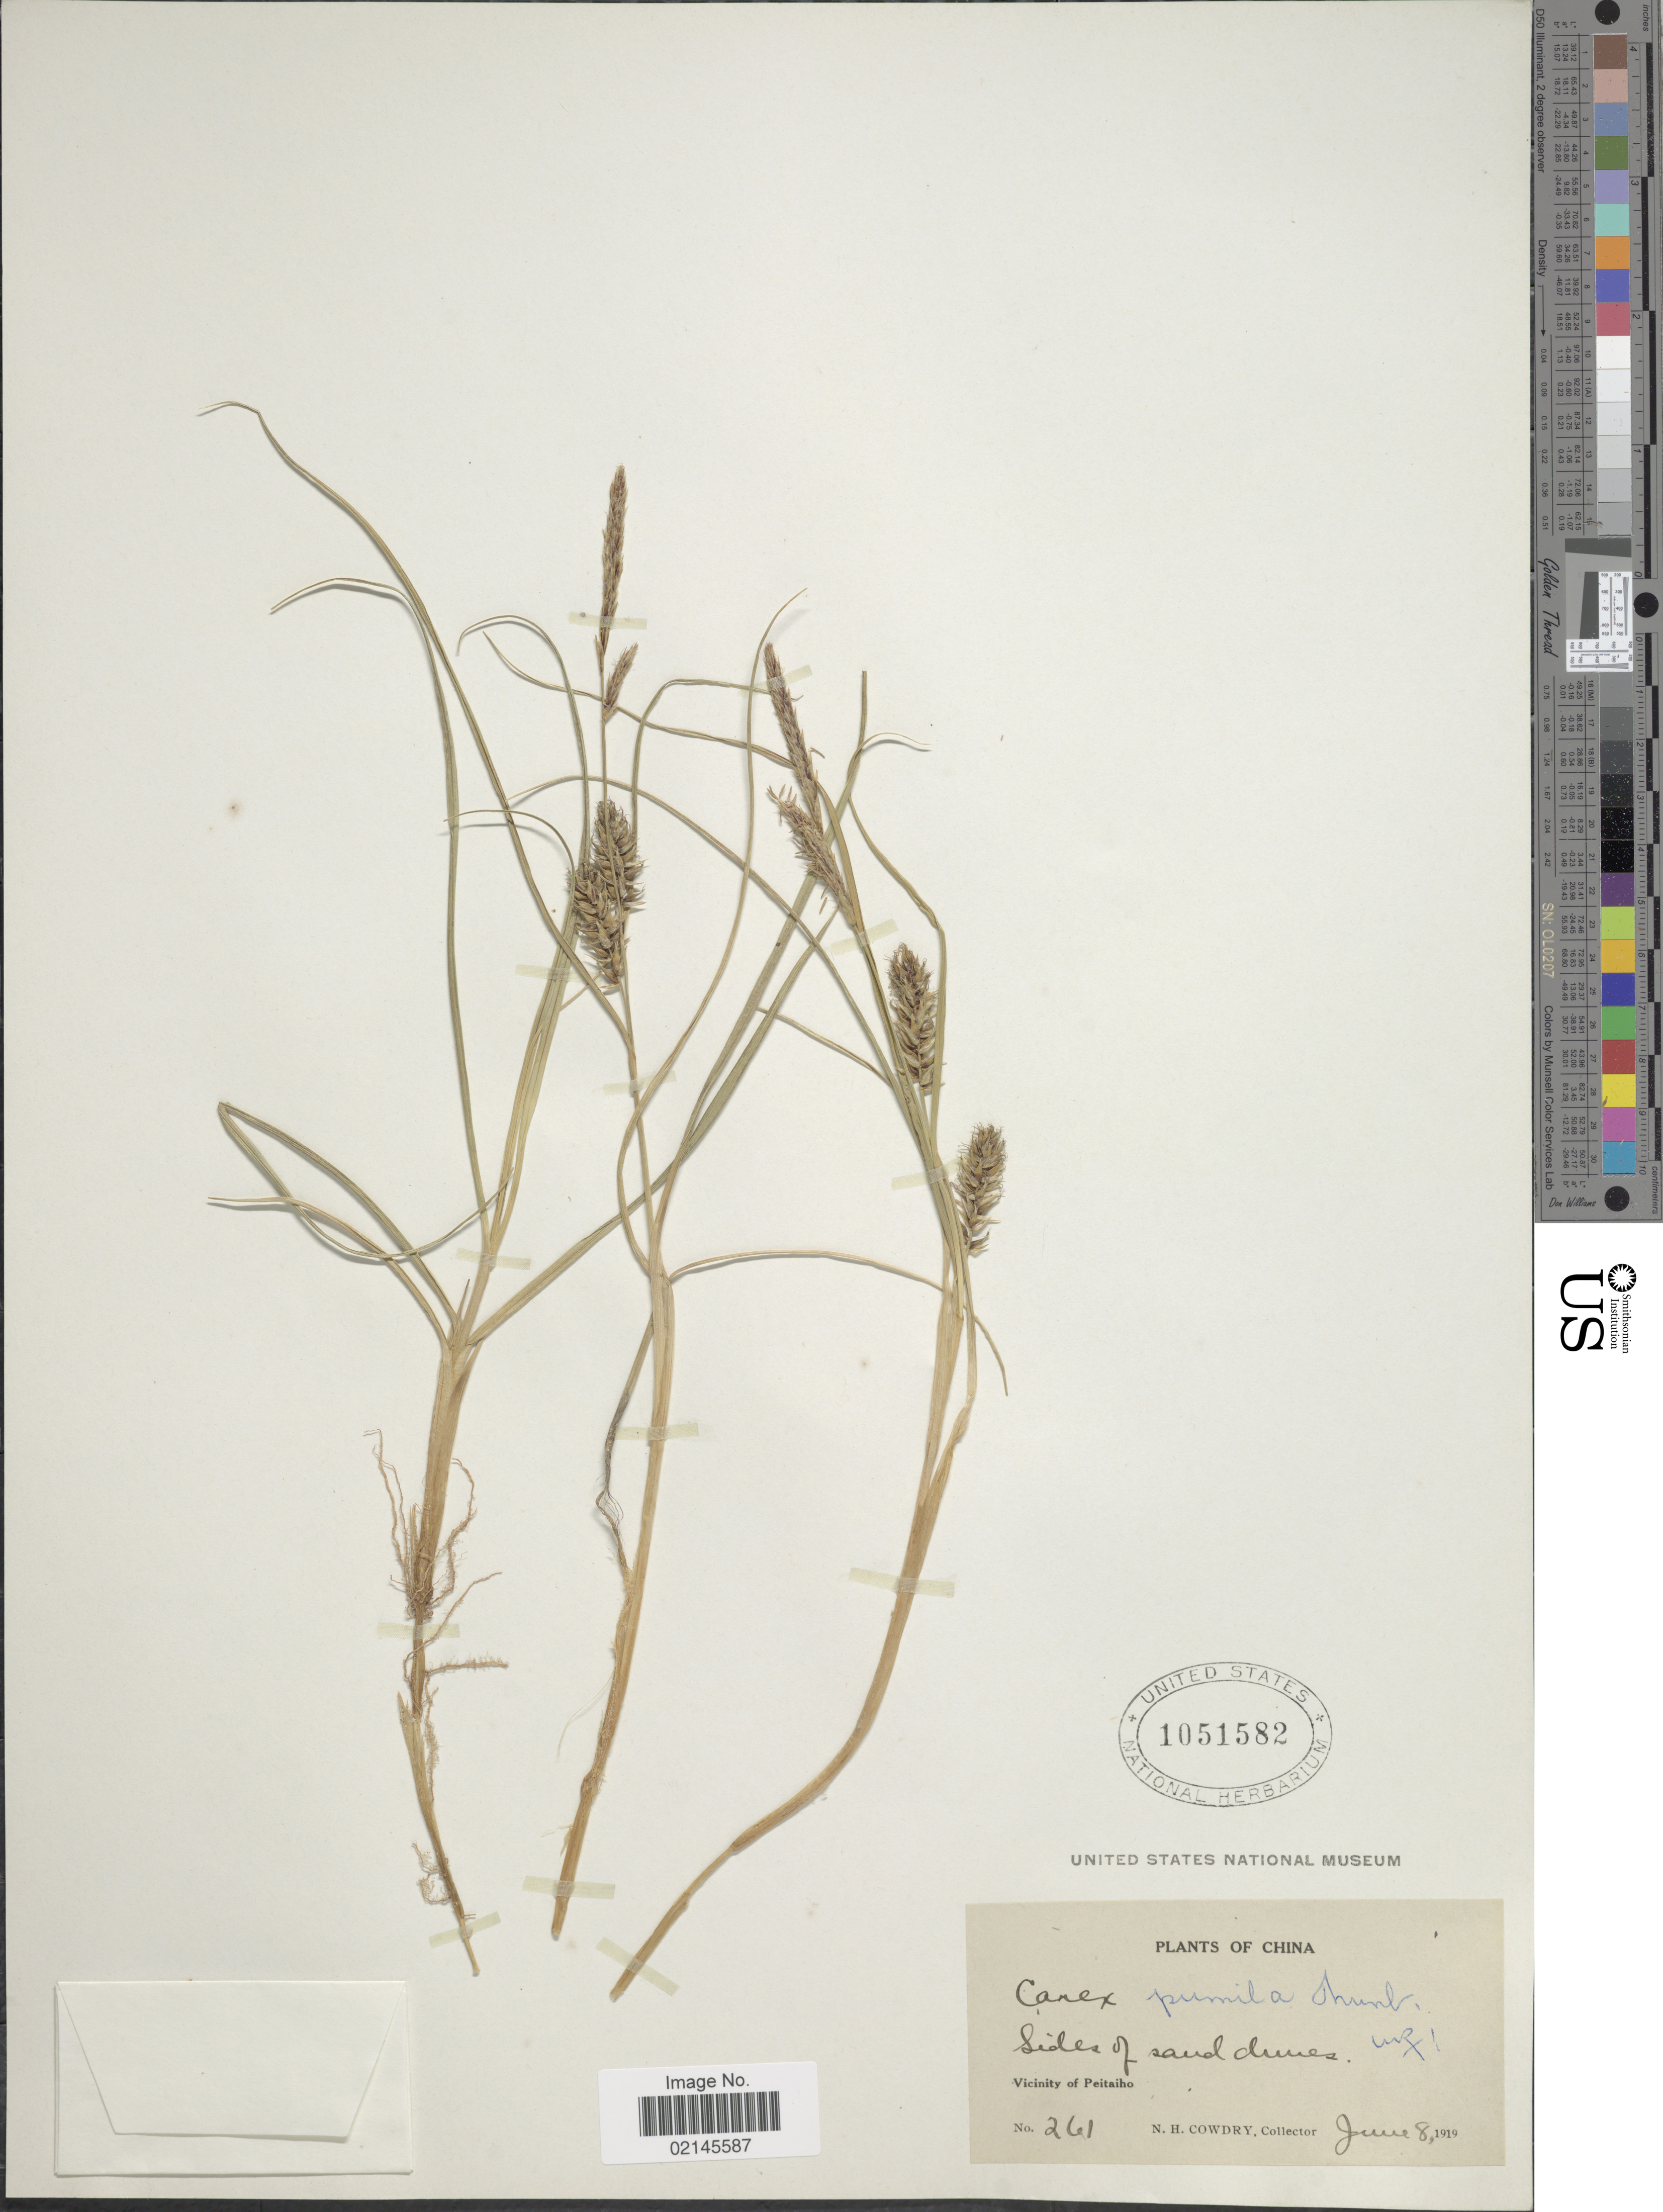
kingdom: Plantae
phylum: Tracheophyta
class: Liliopsida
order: Poales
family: Cyperaceae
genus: Carex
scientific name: Carex pumila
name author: Thunb.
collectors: N. H. Cowdry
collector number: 261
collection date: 1919-06-08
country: China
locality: Vicinity of Peitaiho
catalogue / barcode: US 1051582